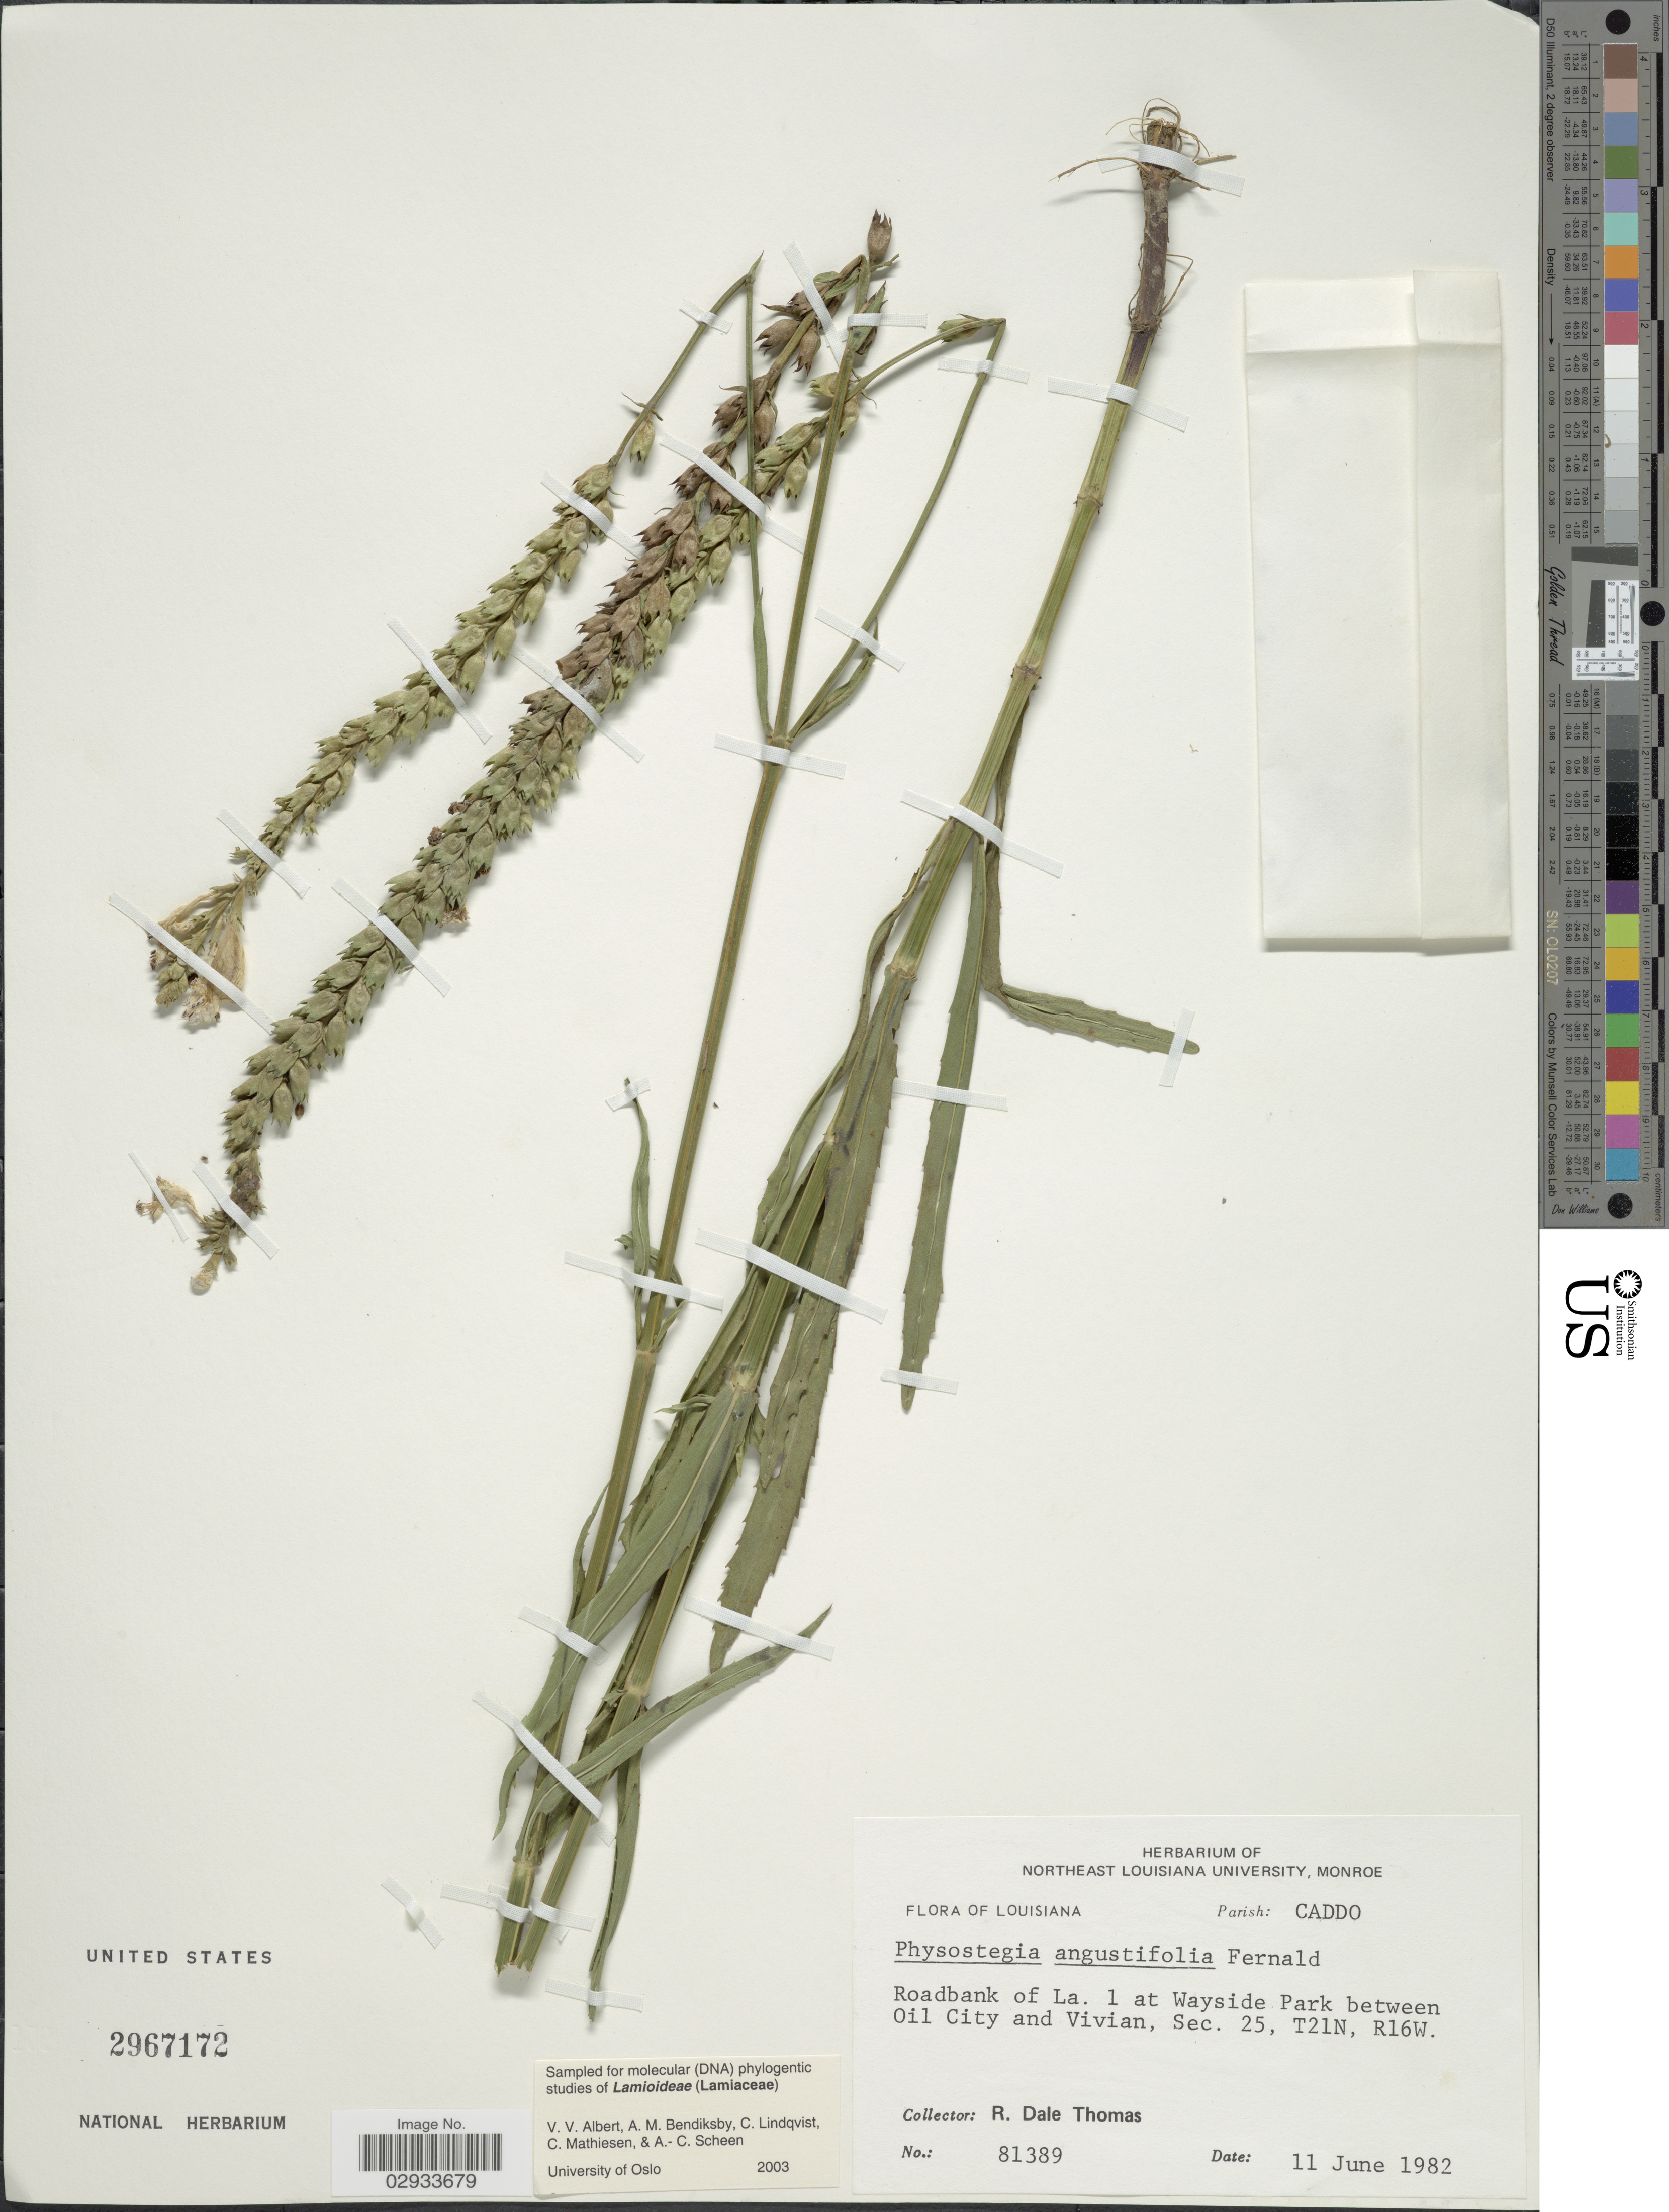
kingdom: Plantae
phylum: Tracheophyta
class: Magnoliopsida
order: Lamiales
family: Lamiaceae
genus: Physostegia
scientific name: Physostegia angustifolia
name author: Fernald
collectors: R. Thomas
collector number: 81389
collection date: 1982-06-11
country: United States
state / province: Louisiana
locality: Parish: Caddo, Roadbank of La. 1 at Wayside Park between Oil City and Vivian, Sec. 25, T21N, R16W.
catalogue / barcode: US 2967172